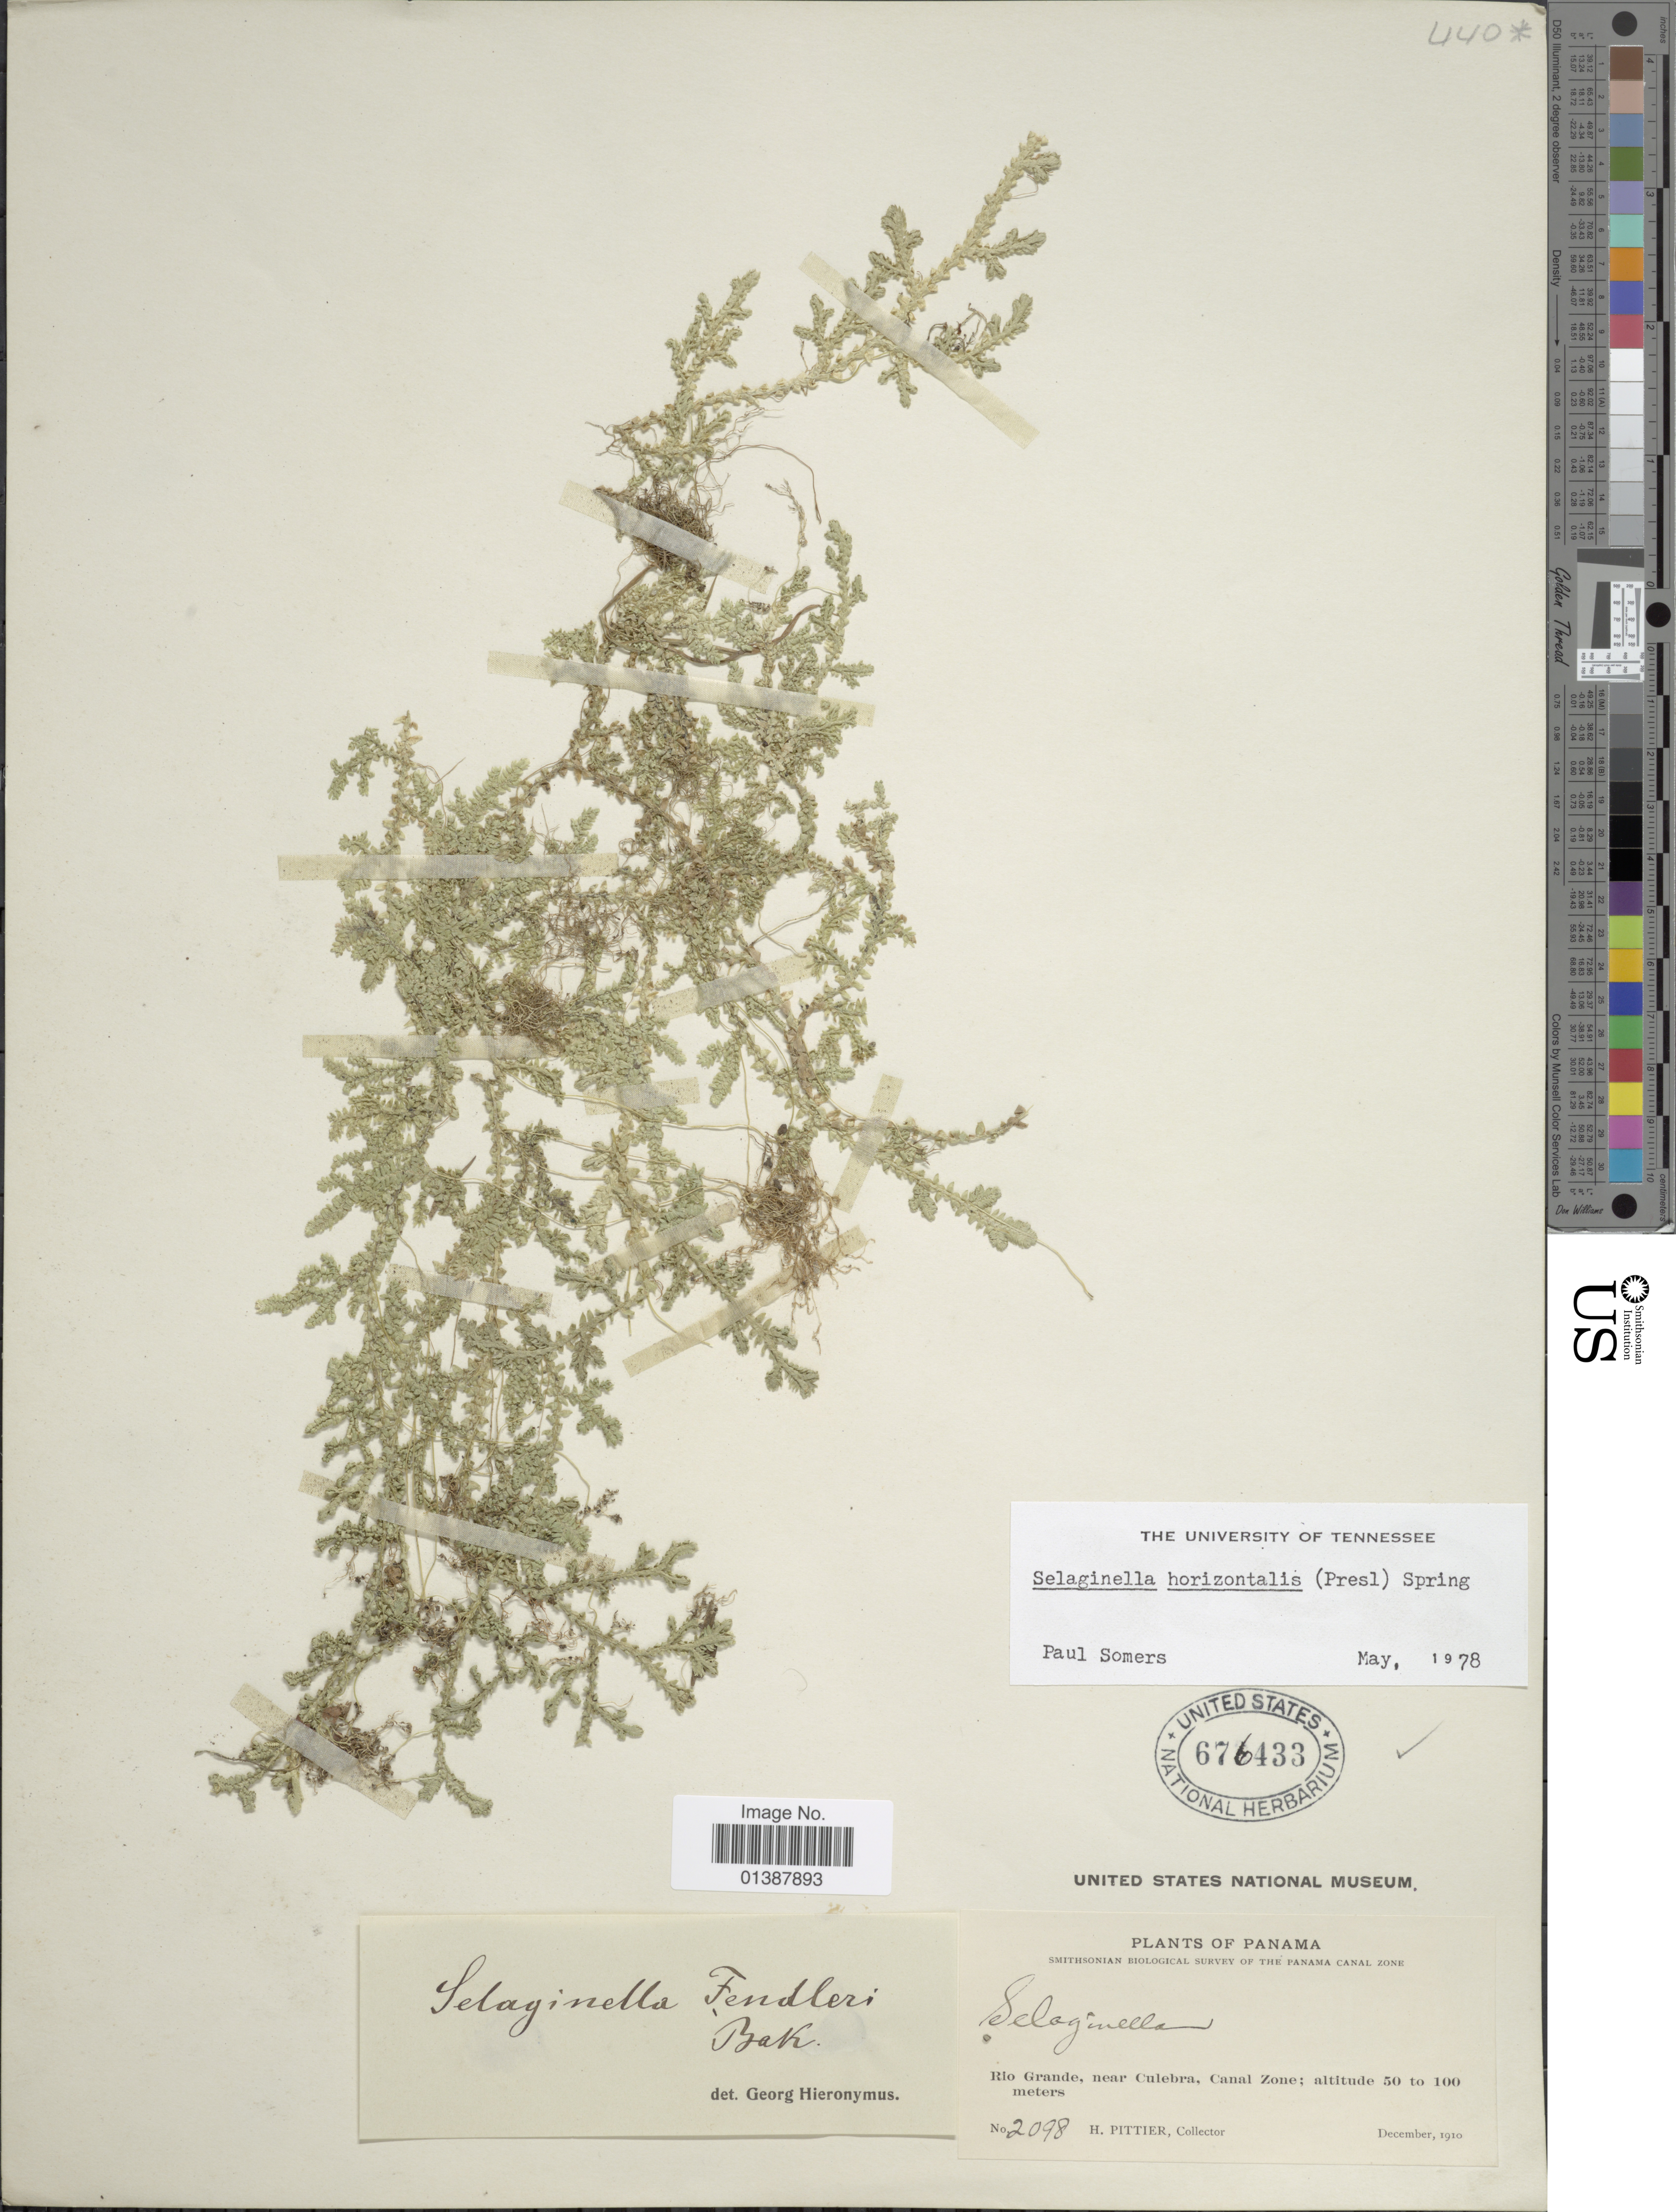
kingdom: Plantae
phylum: Tracheophyta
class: Lycopodiopsida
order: Selaginellales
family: Selaginellaceae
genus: Selaginella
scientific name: Selaginella horizontalis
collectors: H. F. Pittier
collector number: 2098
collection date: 1910-12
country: Panama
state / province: Colón / Panamá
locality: Rio Grande, near Culebra, Canal Zone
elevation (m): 50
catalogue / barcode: US 676433